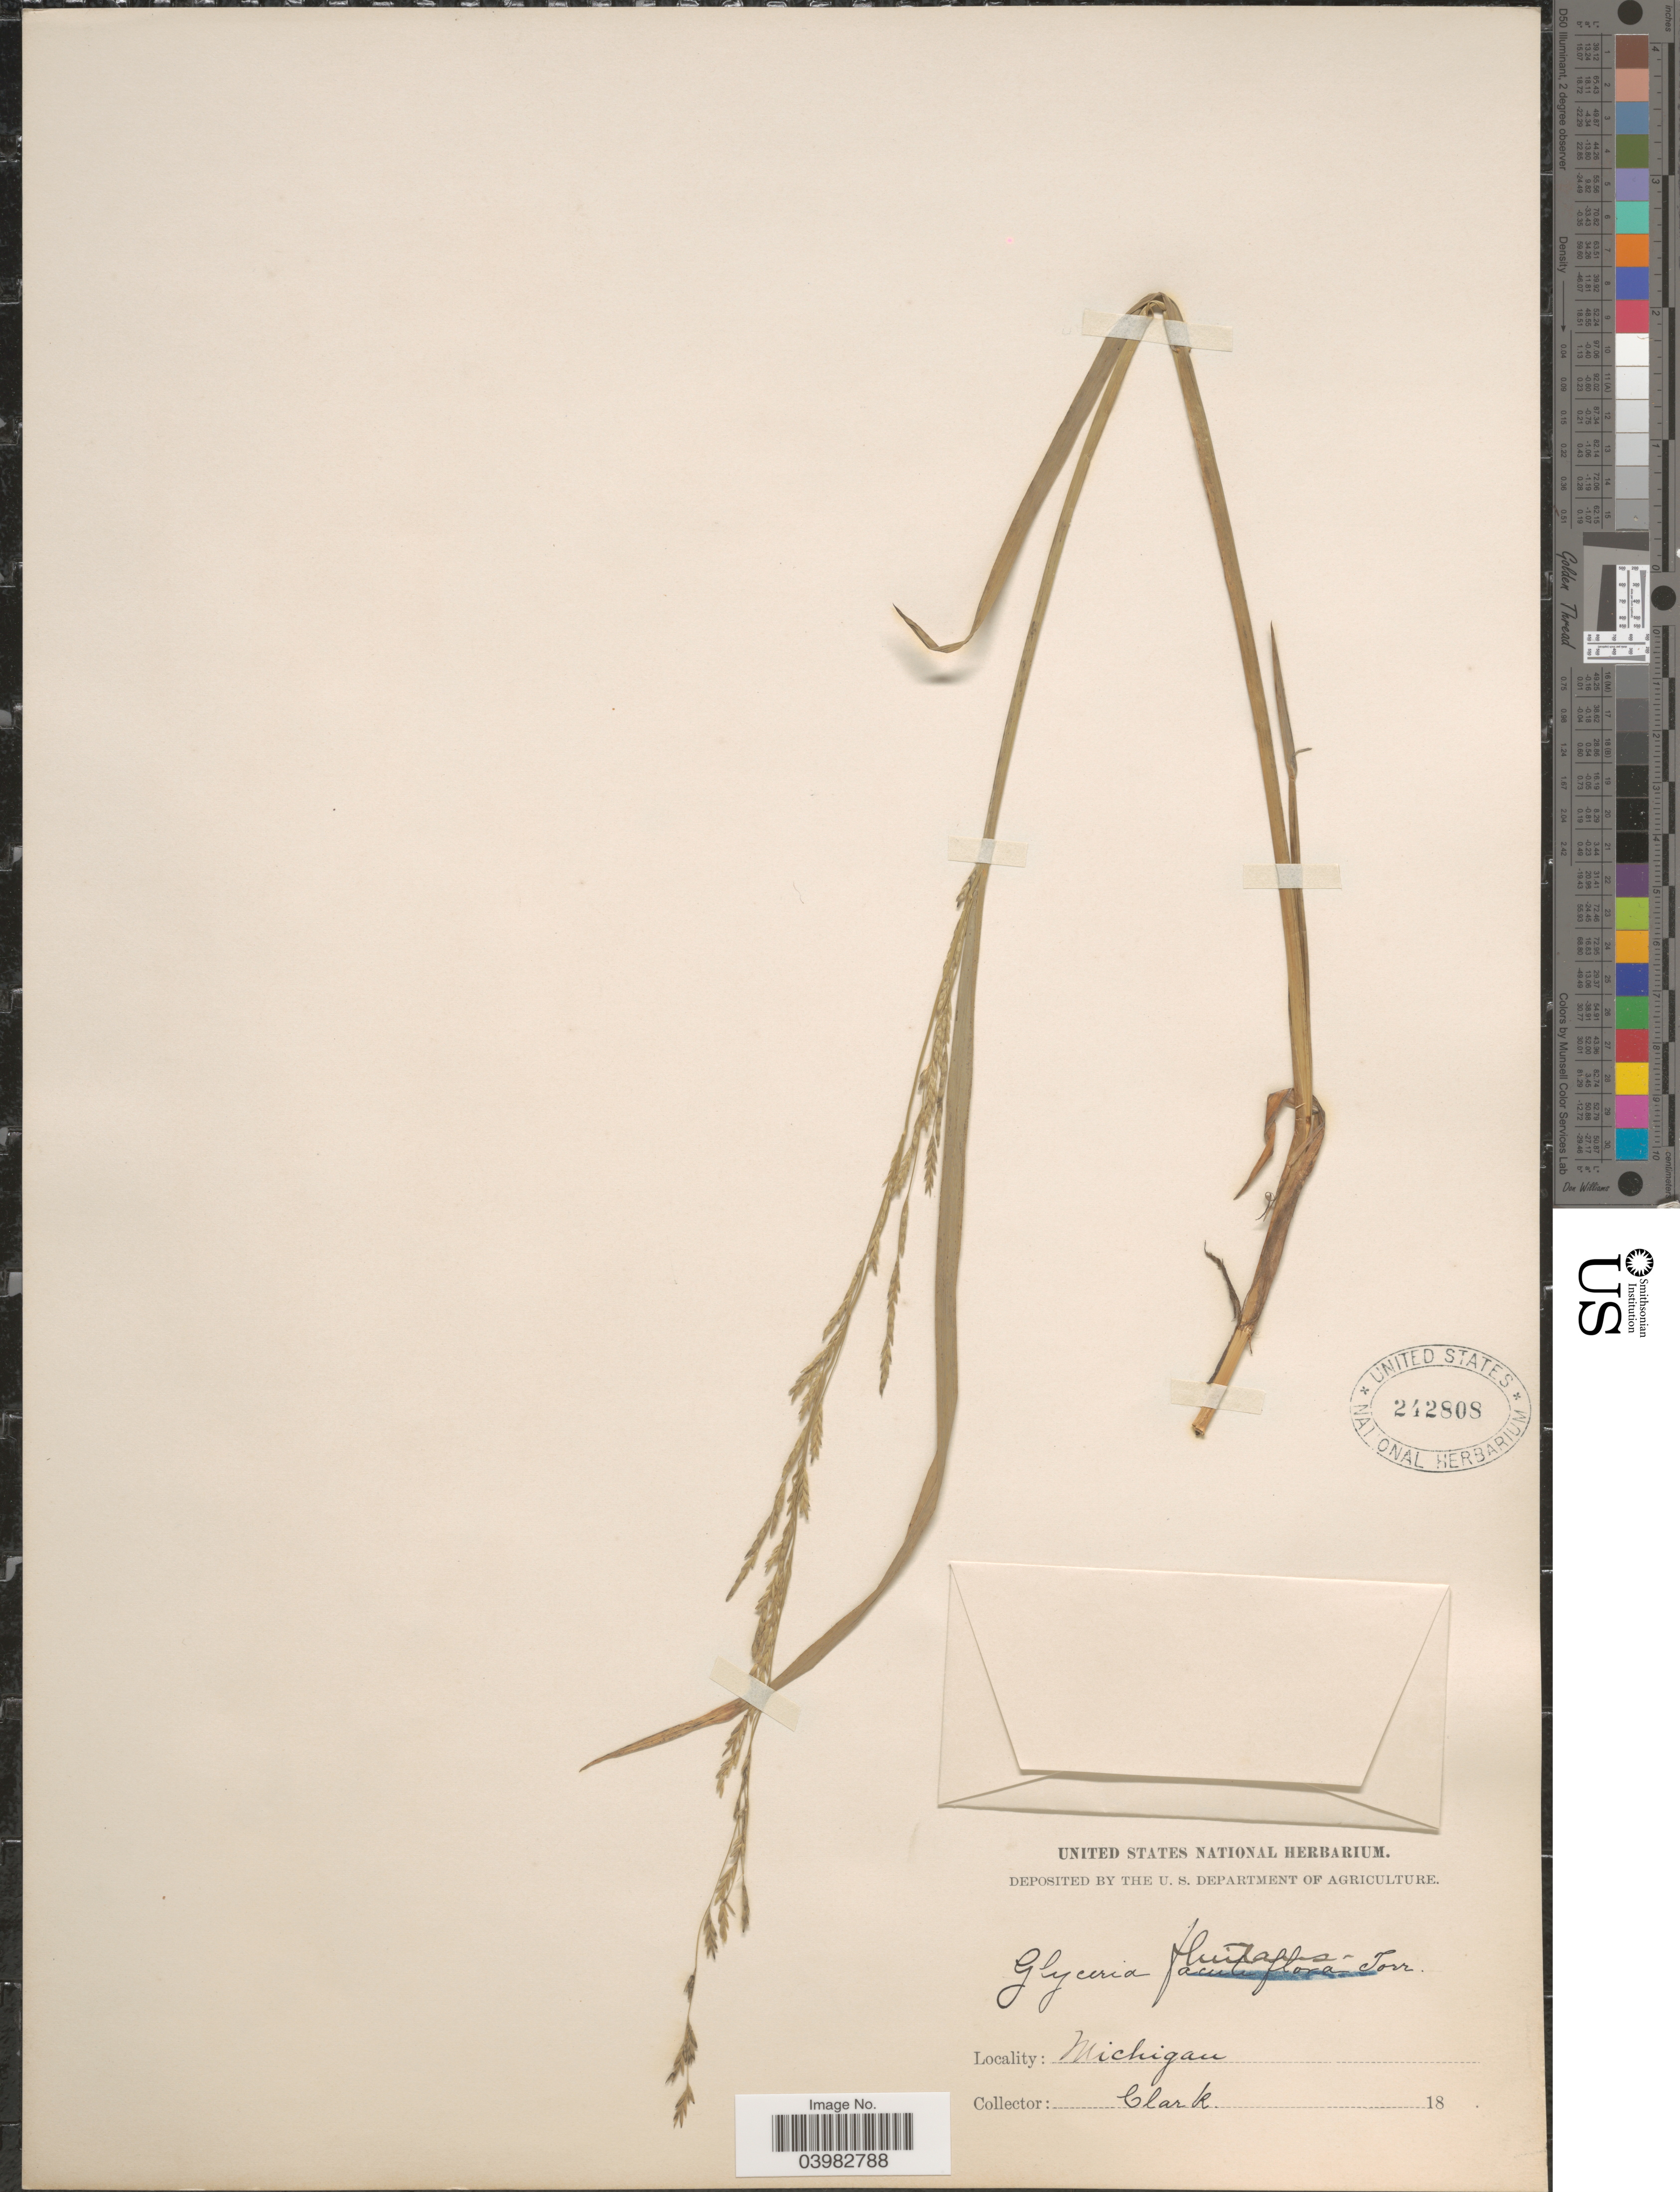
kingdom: Plantae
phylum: Tracheophyta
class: Liliopsida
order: Poales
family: Poaceae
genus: Glyceria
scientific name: Glyceria borealis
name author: (Nash) Batchelder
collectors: -- Clark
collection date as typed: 18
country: United States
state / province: Michigan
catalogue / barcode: US 242808